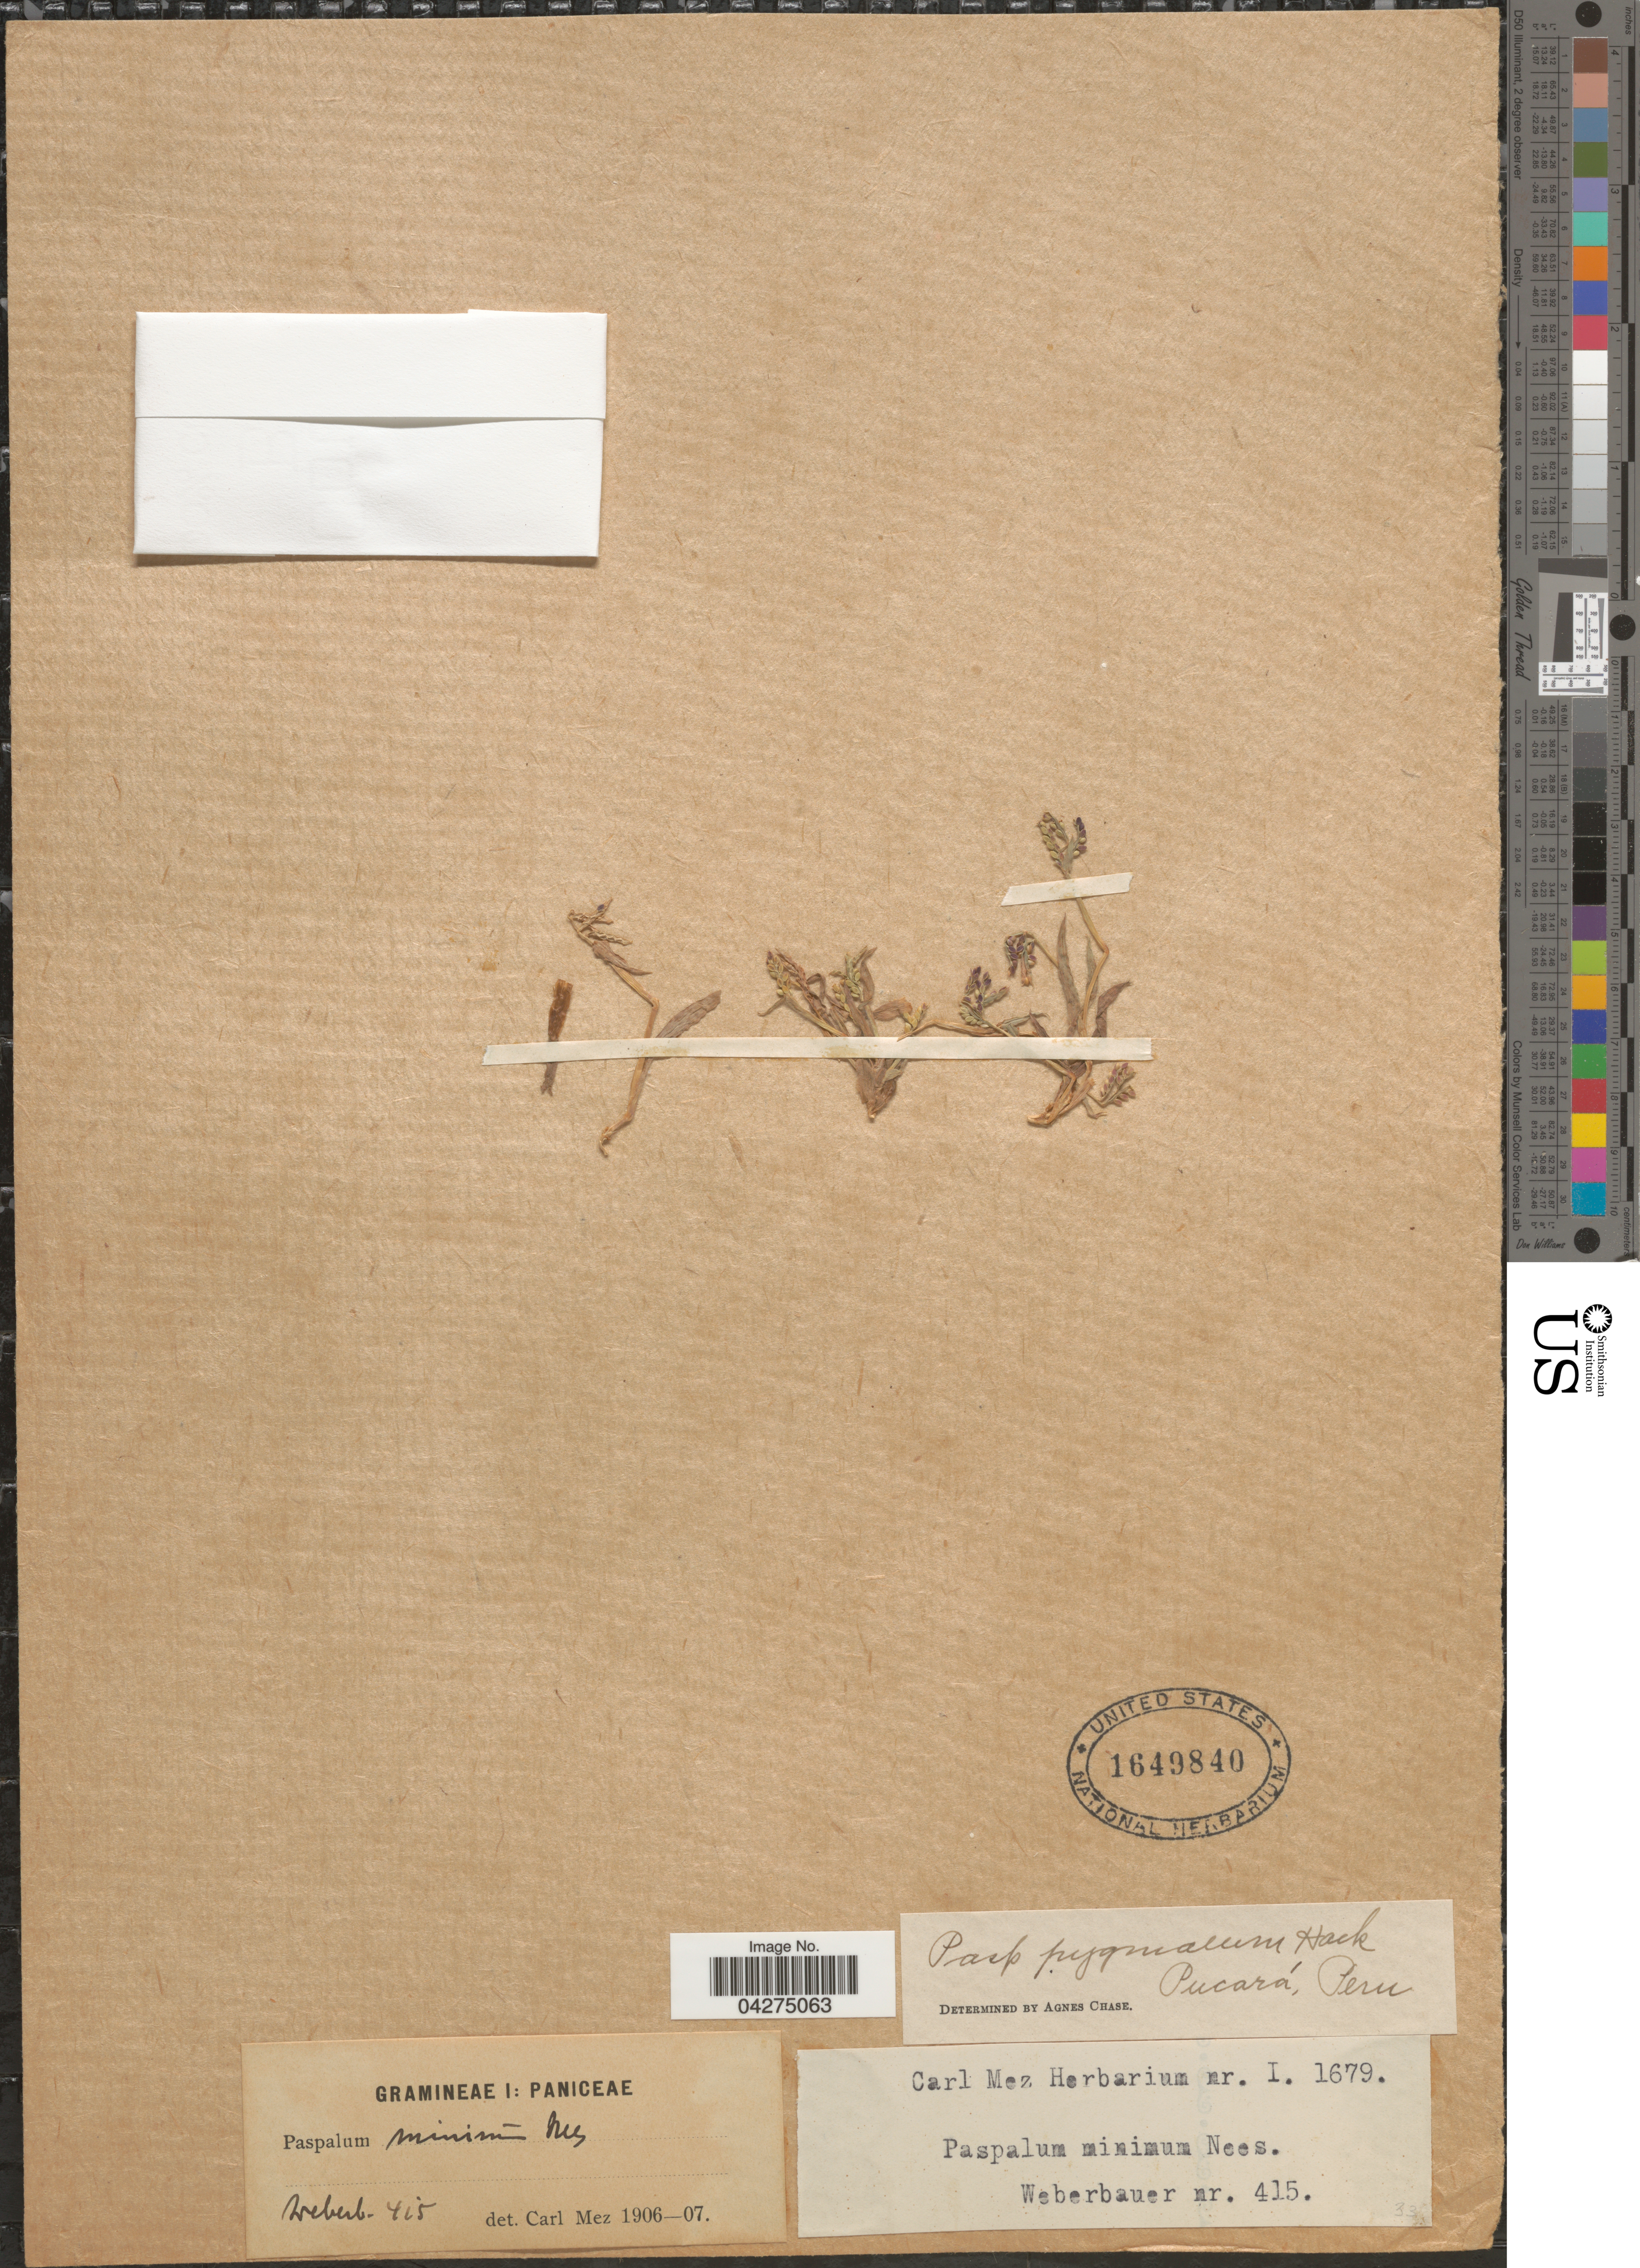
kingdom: Plantae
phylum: Tracheophyta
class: Liliopsida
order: Poales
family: Poaceae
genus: Paspalum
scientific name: Paspalum pygmaeum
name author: Hack.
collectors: Weberbauer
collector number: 415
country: Peru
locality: Pucará.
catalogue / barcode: US 1649840